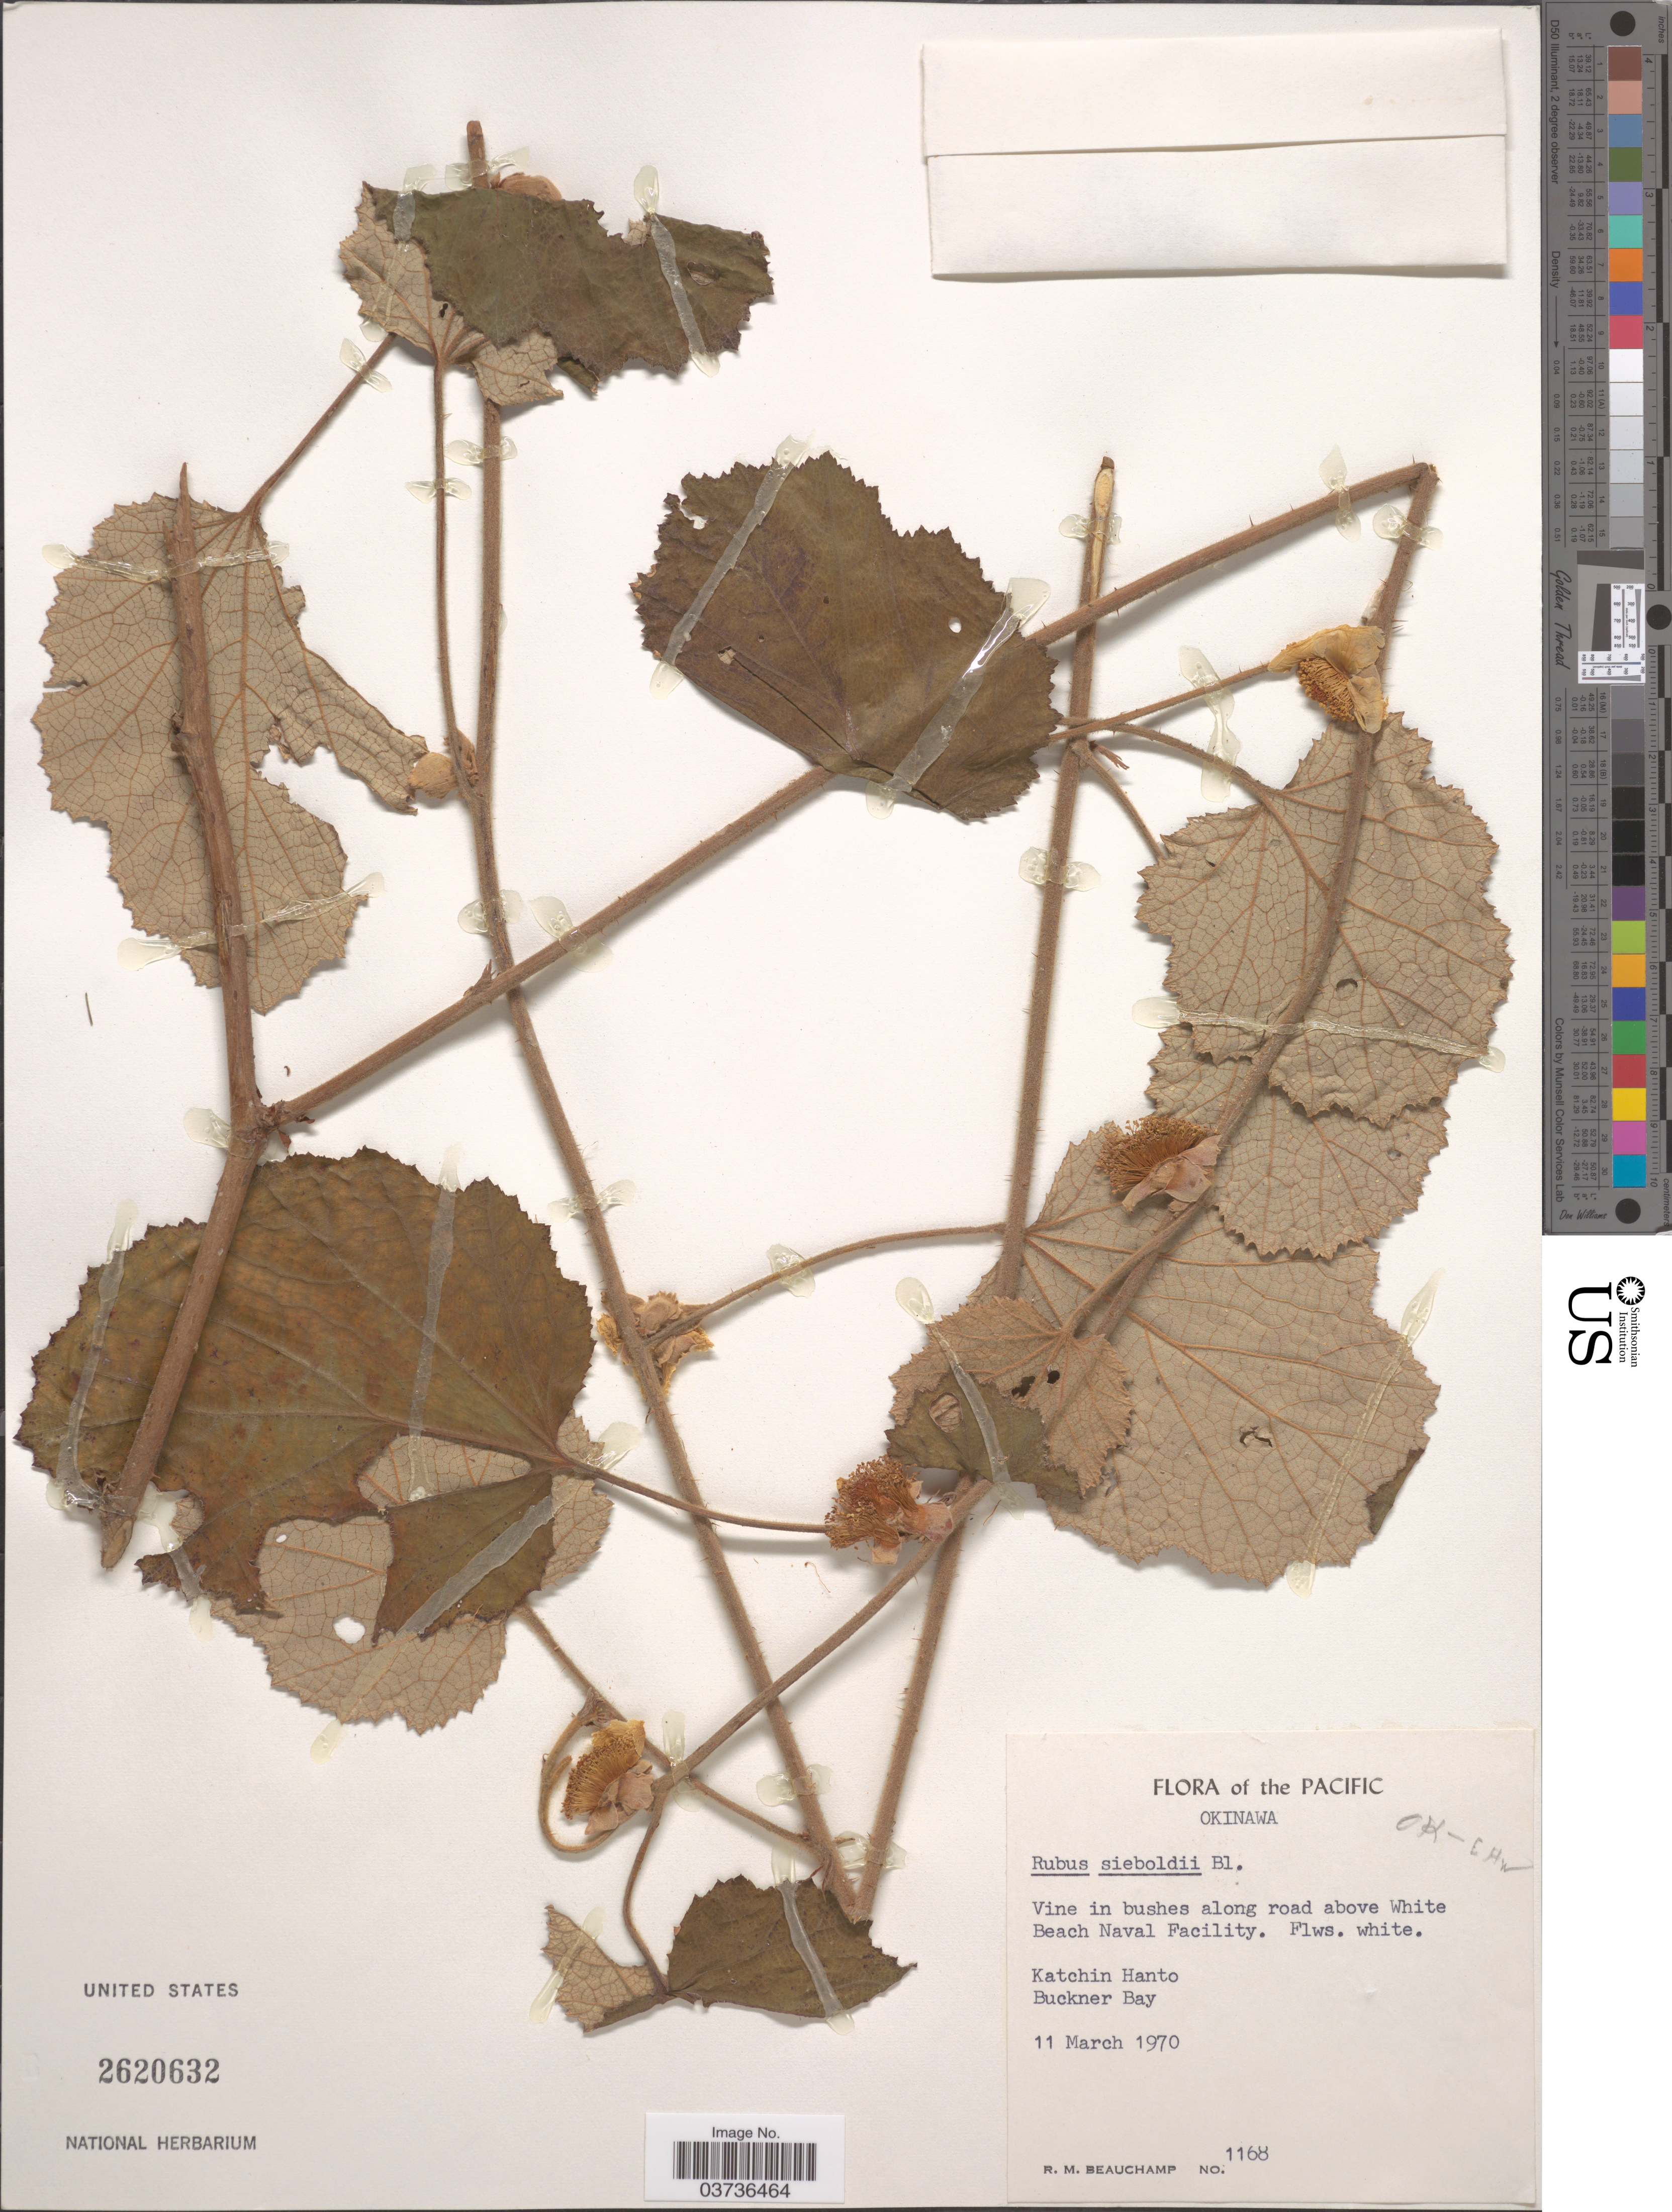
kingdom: Plantae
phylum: Tracheophyta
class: Magnoliopsida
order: Rosales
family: Rosaceae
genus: Rubus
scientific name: Rubus sieboldii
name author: Blume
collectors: R. Beauchamp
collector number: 1168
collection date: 1970-03-11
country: Japan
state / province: Okinawa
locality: The Pacific. Along road above White Beach Naval Facility. Katchin Hanto. Buckner Bay.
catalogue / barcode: US 2620632